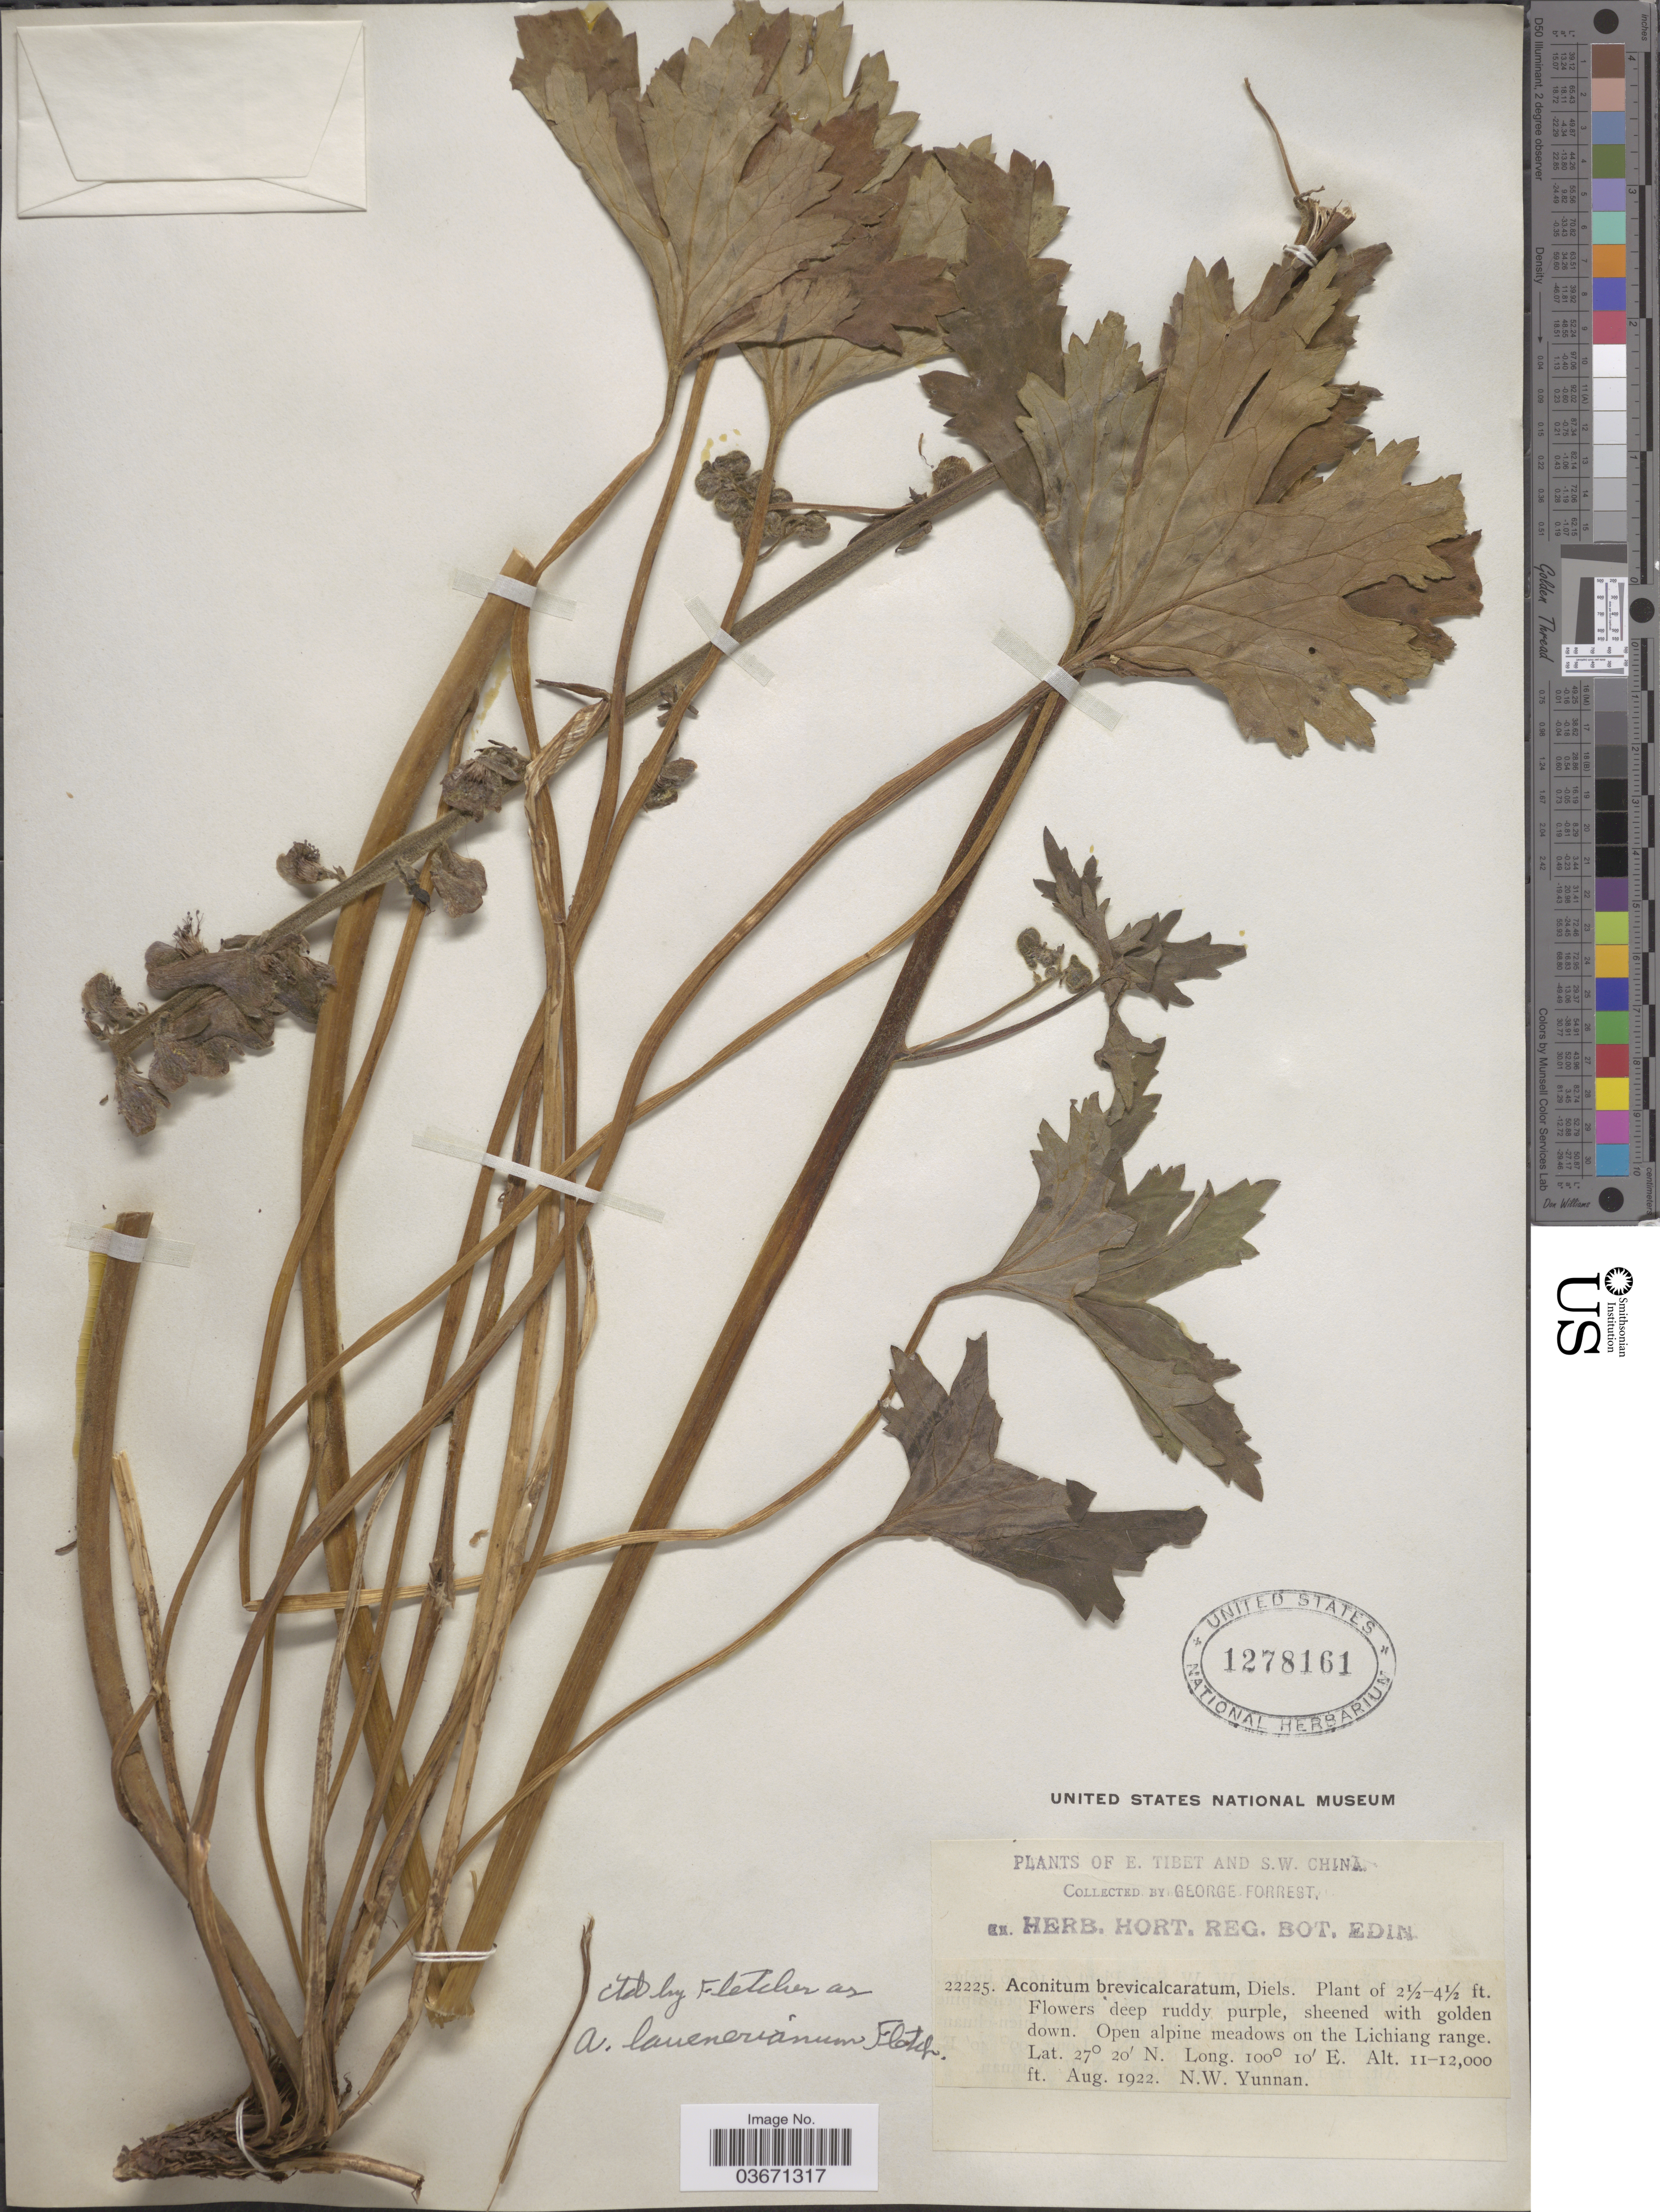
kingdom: Plantae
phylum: Tracheophyta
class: Magnoliopsida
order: Ranunculales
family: Ranunculaceae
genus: Aconitum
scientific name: Aconitum lauenerianum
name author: H.R. Fletcher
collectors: G. Forrest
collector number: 22225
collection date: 1922-08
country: China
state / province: Yunnan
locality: S.W. China. Open alpine meadows on the Lichiang range. N.W. Yunnan.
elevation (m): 3353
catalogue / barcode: US 1278161